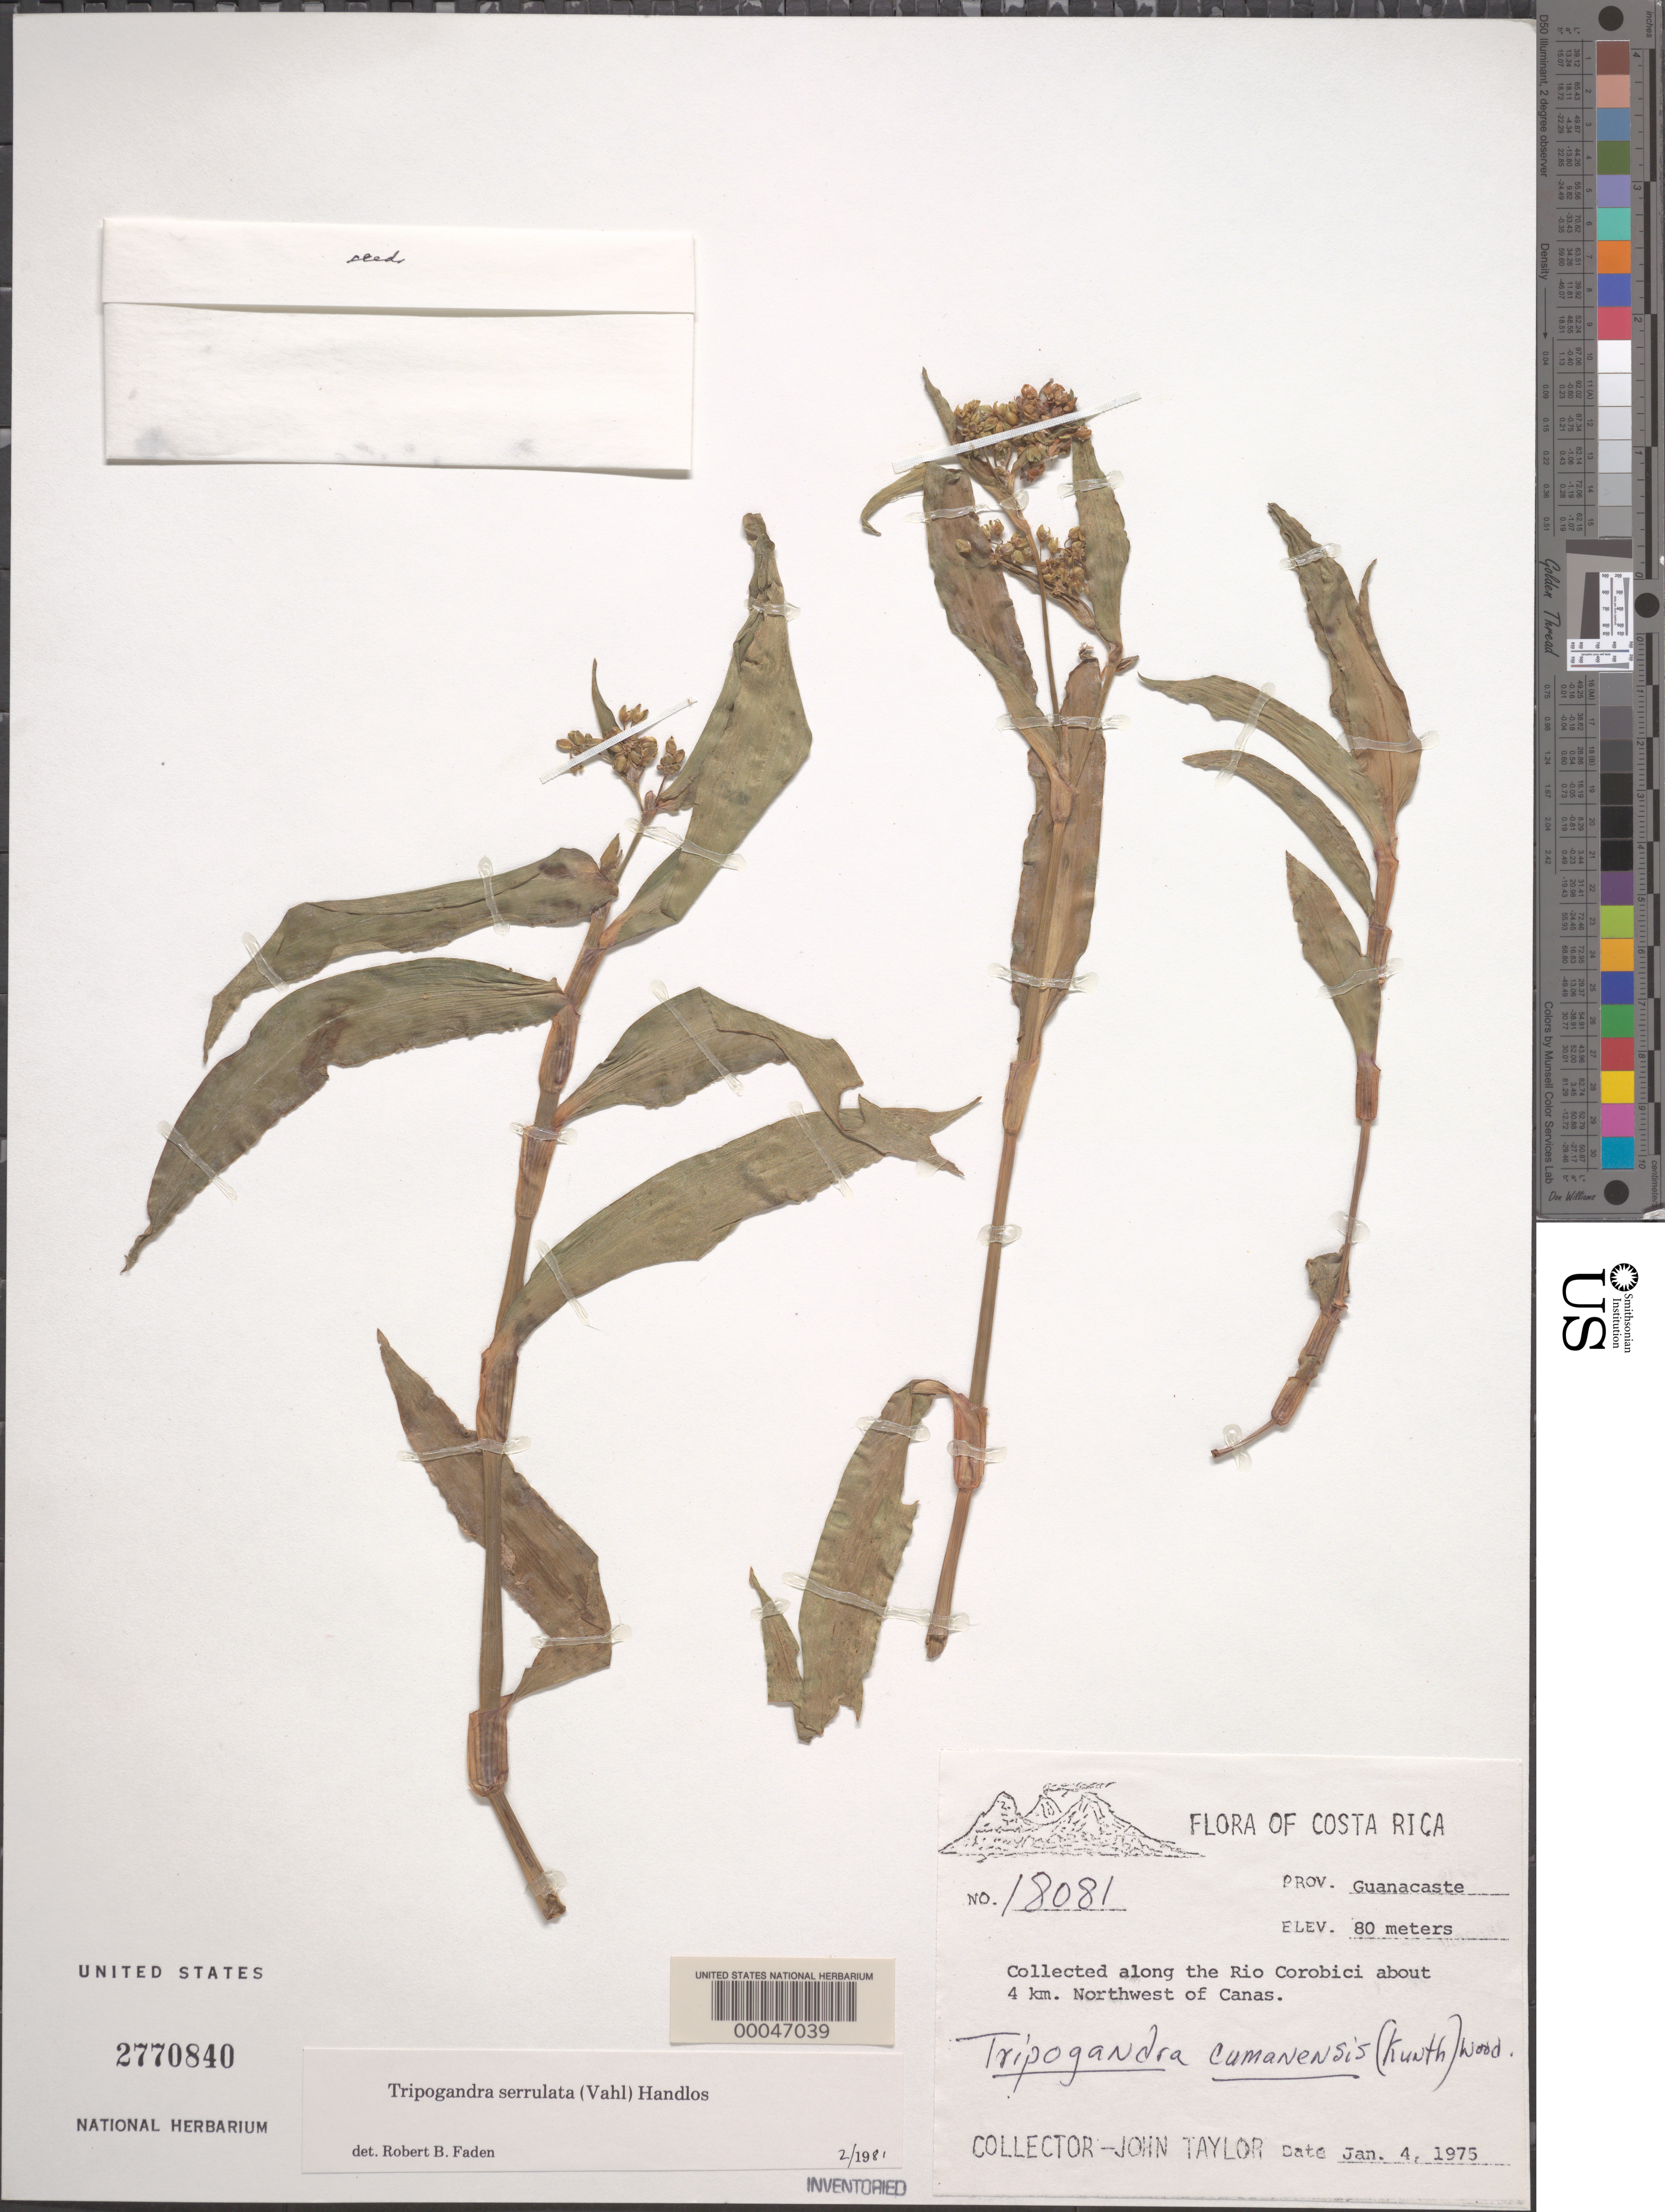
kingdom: Plantae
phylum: Tracheophyta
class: Liliopsida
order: Commelinales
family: Commelinaceae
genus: Tripogandra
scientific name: Tripogandra serrulata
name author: (Vahl) Handlos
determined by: Faden, Robert B., (US), Smithsonian Institution - National Museum of Natural History (UNITED STATES)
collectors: J. Taylor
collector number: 18081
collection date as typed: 04 Jan 1975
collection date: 1975-01-04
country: Costa Rica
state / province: Guanacaste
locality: Rio Corobici, NW of Canas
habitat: Riverbank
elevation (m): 80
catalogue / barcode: US 2770840